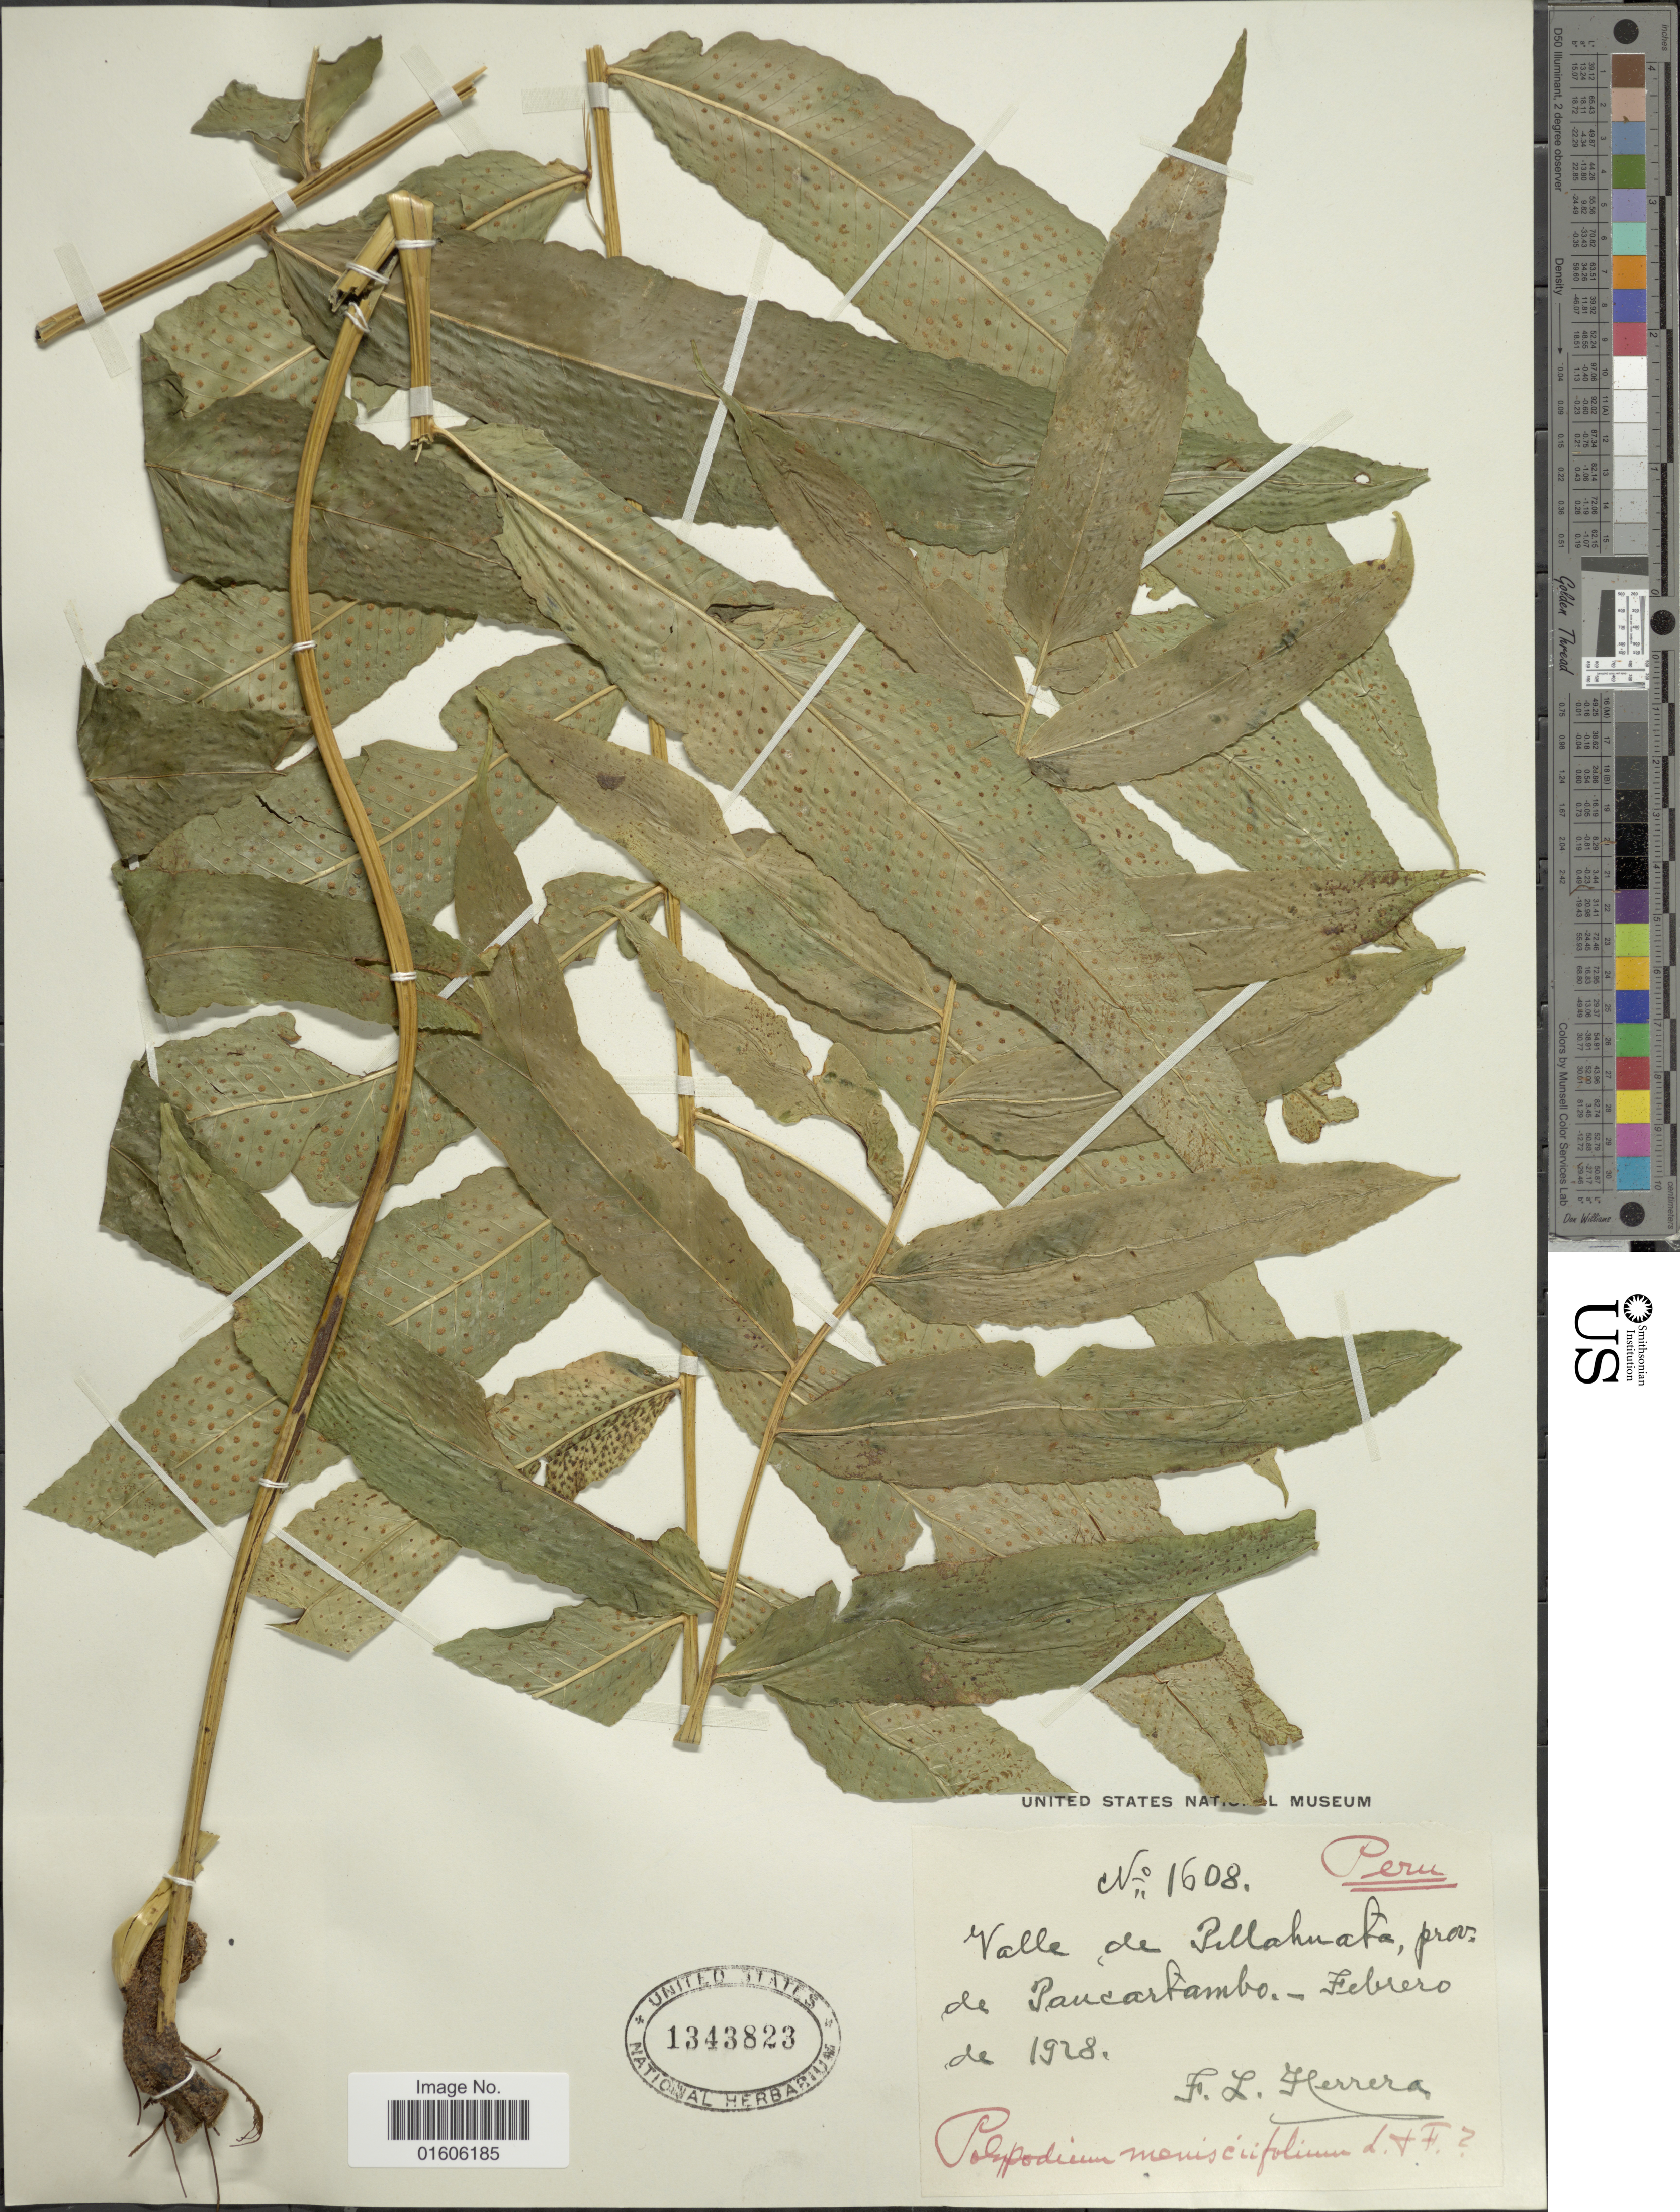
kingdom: Plantae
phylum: Tracheophyta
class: Polypodiopsida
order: Polypodiales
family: Polypodiaceae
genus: Serpocaulon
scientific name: Serpocaulon fraxinifolium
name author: (Jacq.) A.R. Sm.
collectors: F. L. Herrera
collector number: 1608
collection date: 1928-02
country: Peru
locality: Valle de Pillahuata, prov. de Paucartambo.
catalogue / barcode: US 1343823